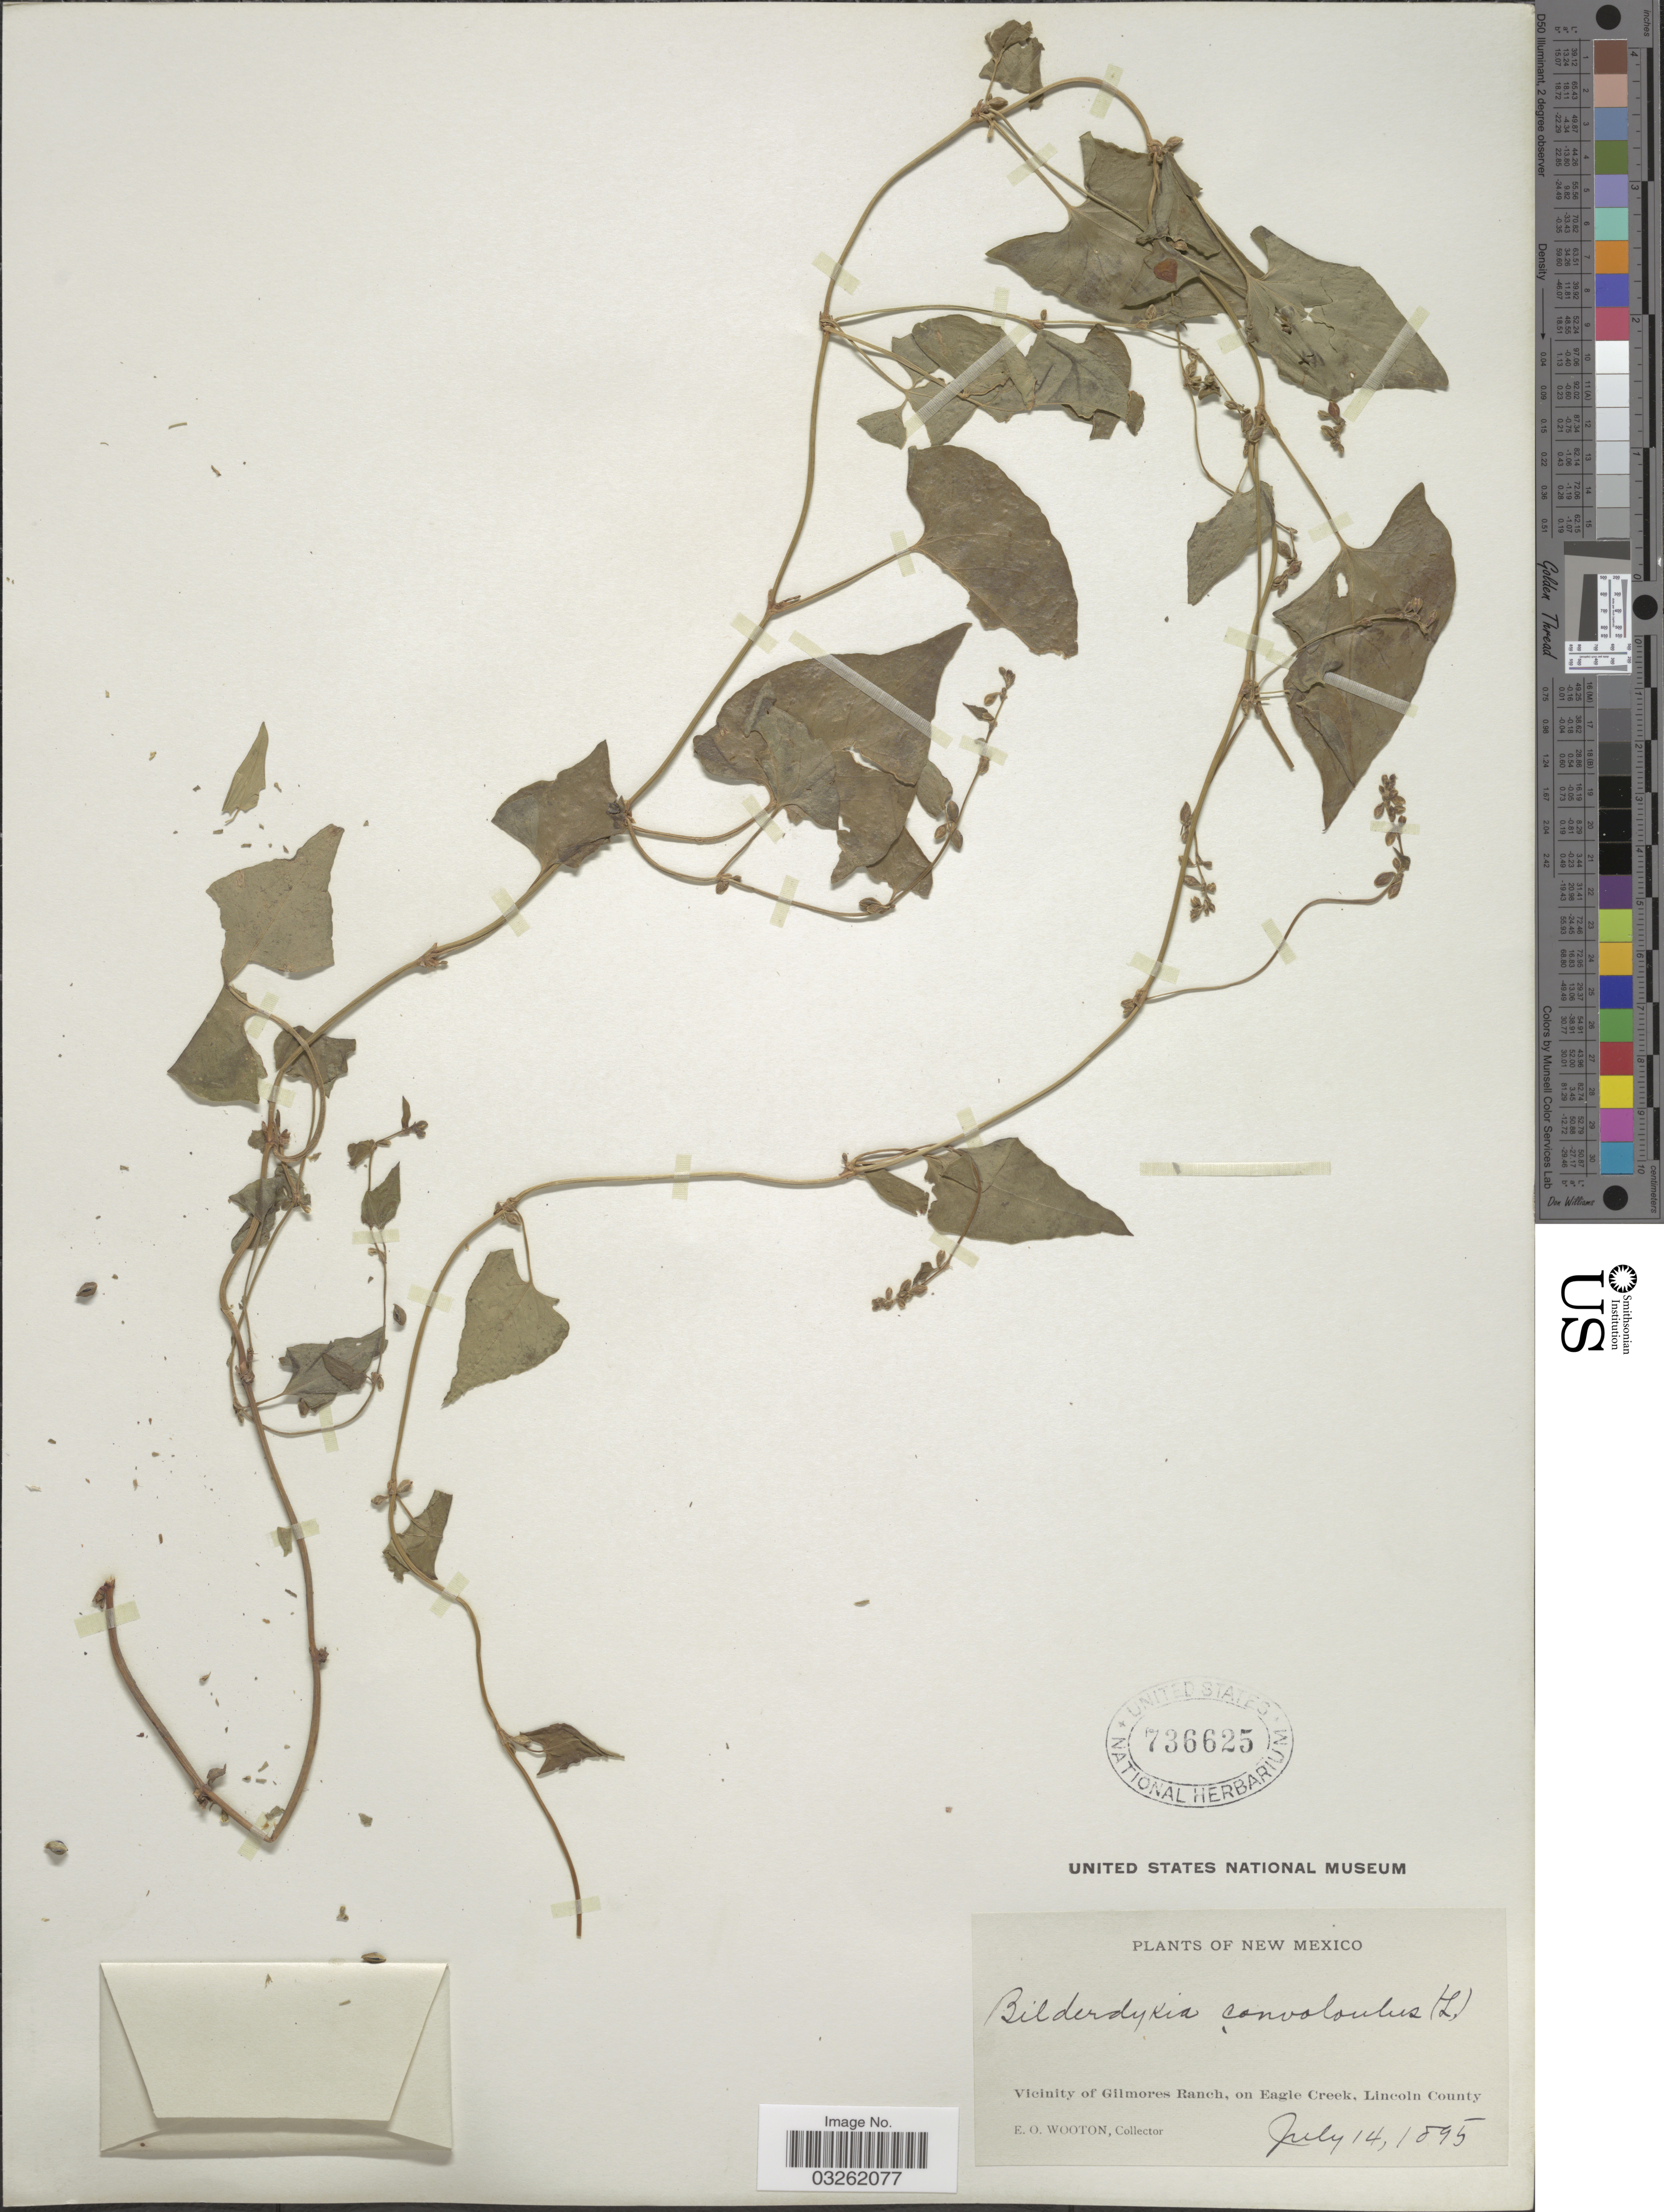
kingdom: Plantae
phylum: Tracheophyta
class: Magnoliopsida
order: Caryophyllales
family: Polygonaceae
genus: Fallopia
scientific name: Fallopia convolvulus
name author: (L.) Á. Löve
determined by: Strong, M. T., (US), Smithsonian Institution - National Museum of Natural History (UNITED STATES)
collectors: E. O. Wooton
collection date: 1895-07-14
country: United States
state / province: New Mexico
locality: Vicinity of Gilmores Ranch, on Eagle Creek, Lincoln County.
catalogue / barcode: US 736625